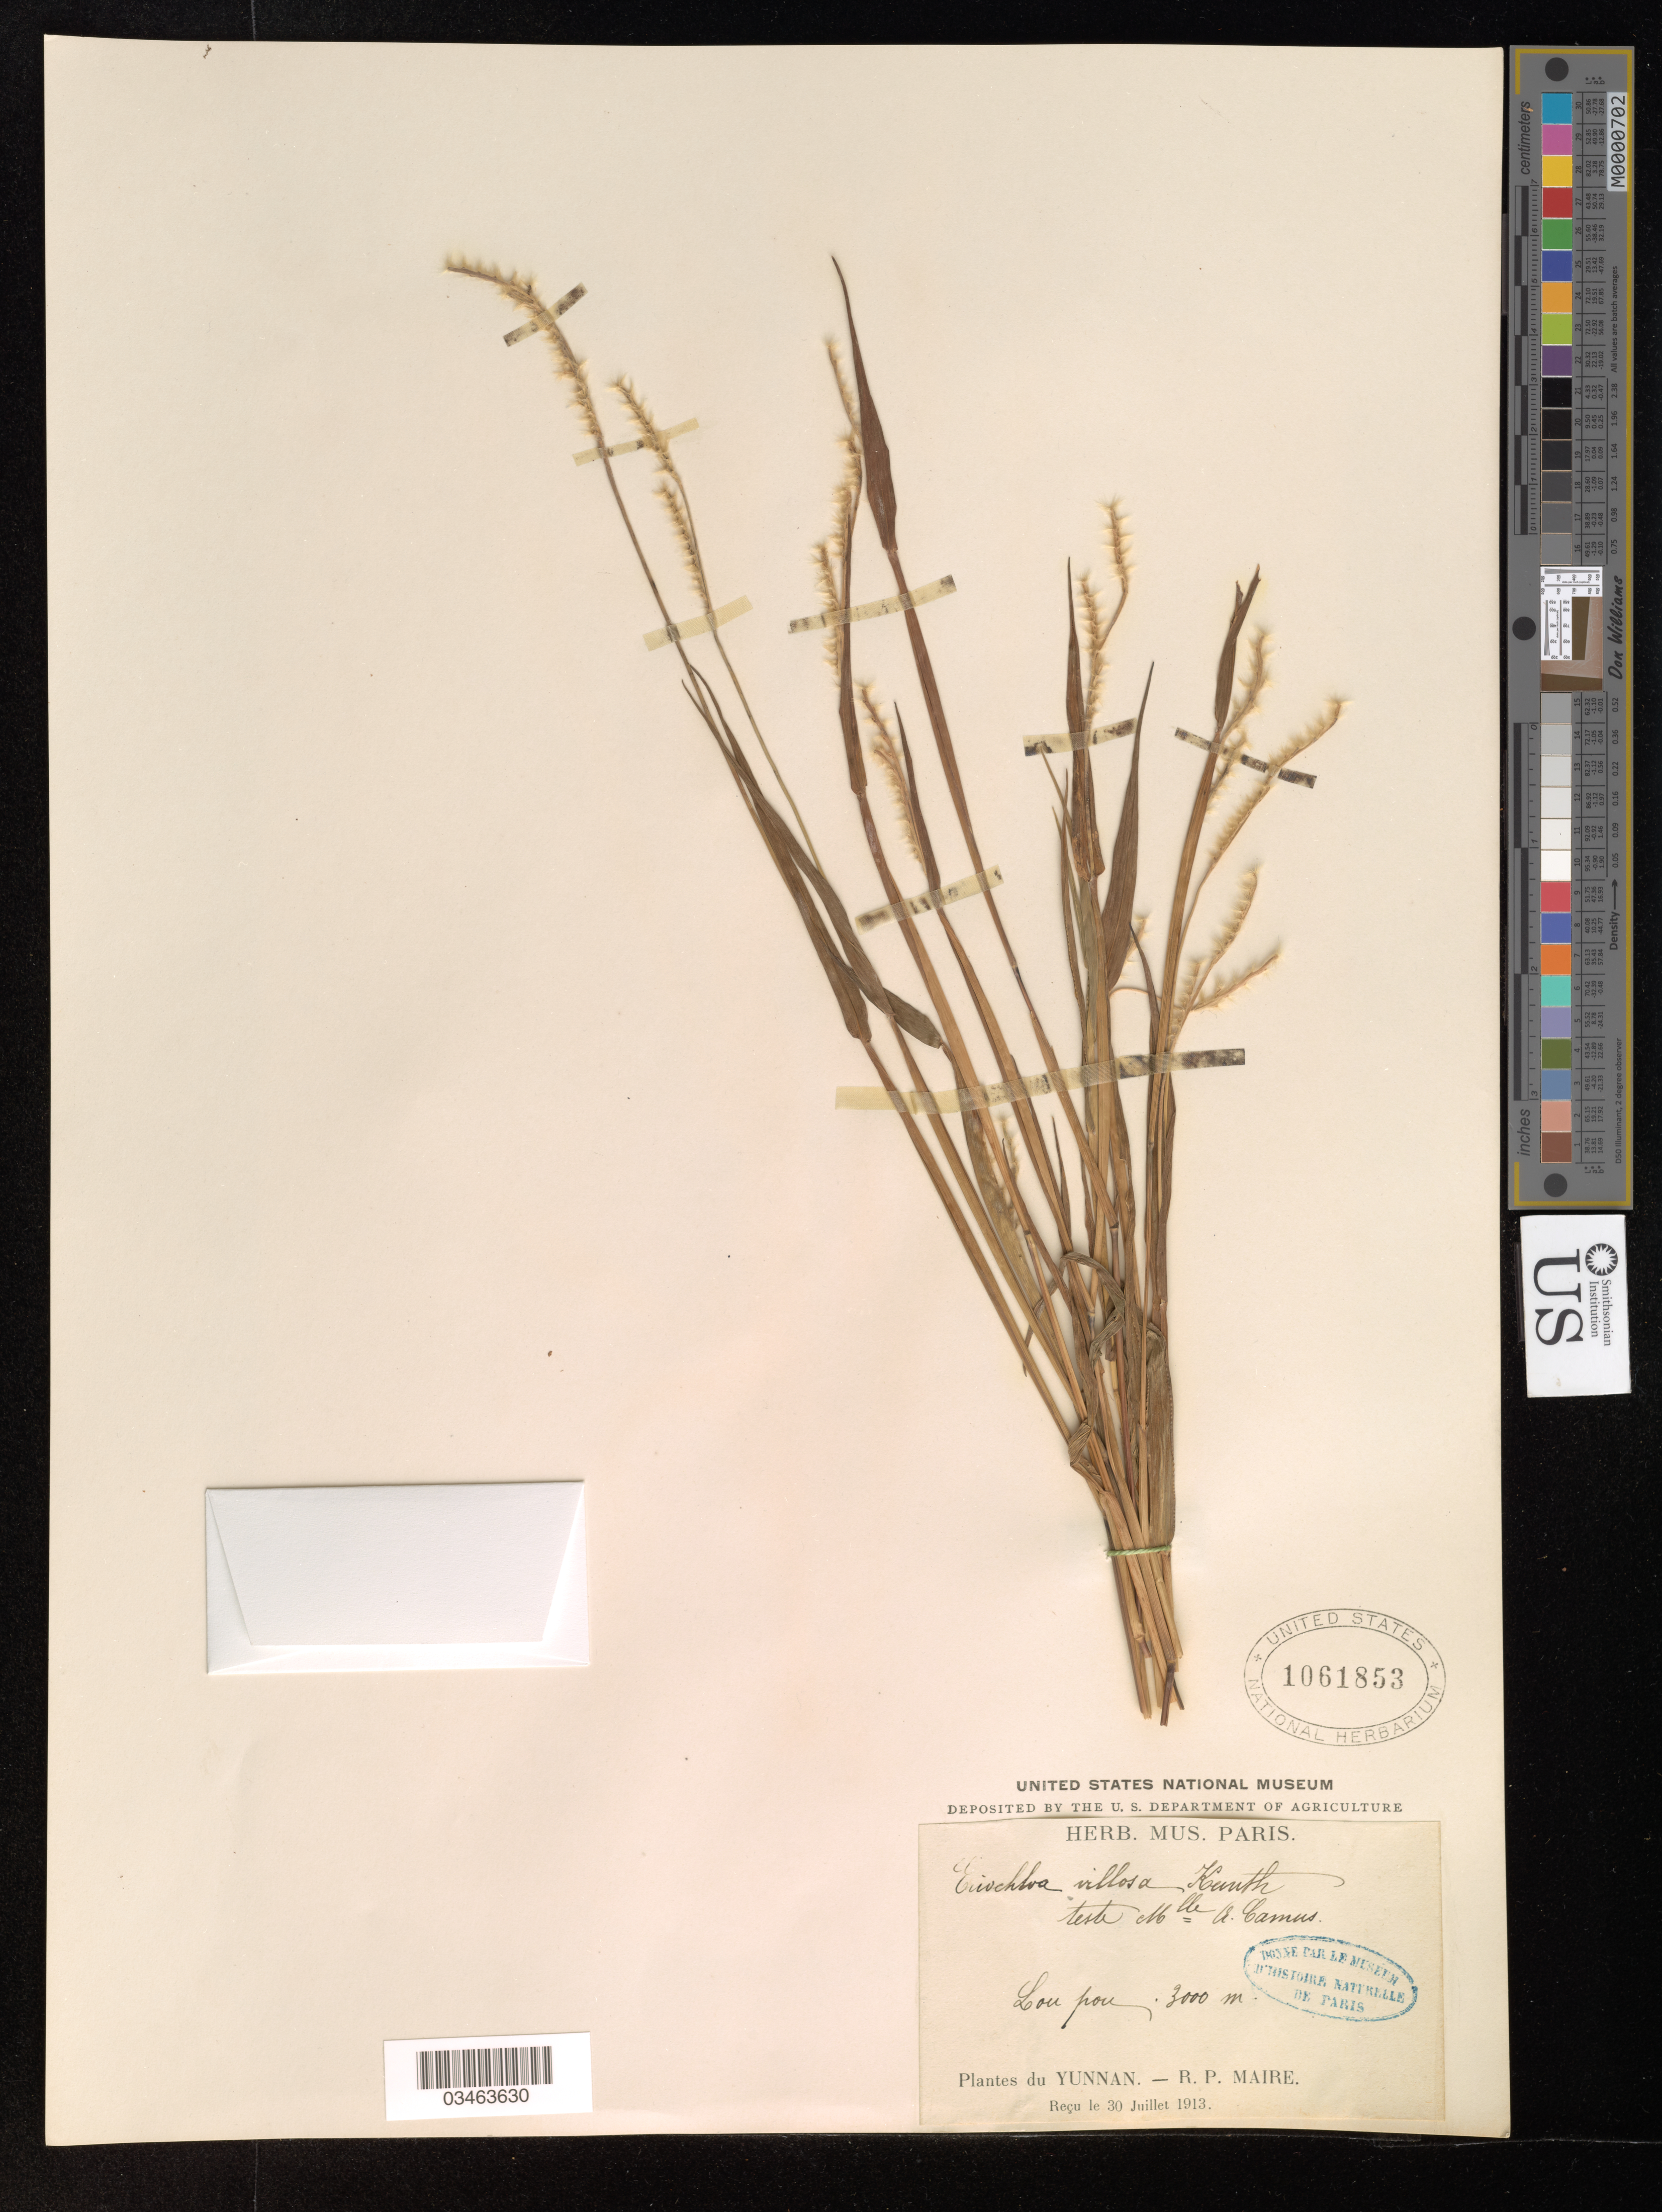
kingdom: Plantae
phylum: Tracheophyta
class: Liliopsida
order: Poales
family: Poaceae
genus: Eriochloa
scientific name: Eriochloa villosa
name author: (Thunb.) Kunth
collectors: R.-P. Maire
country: China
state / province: Yunnan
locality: Lou pou*.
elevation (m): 3000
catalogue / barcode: US 1061853